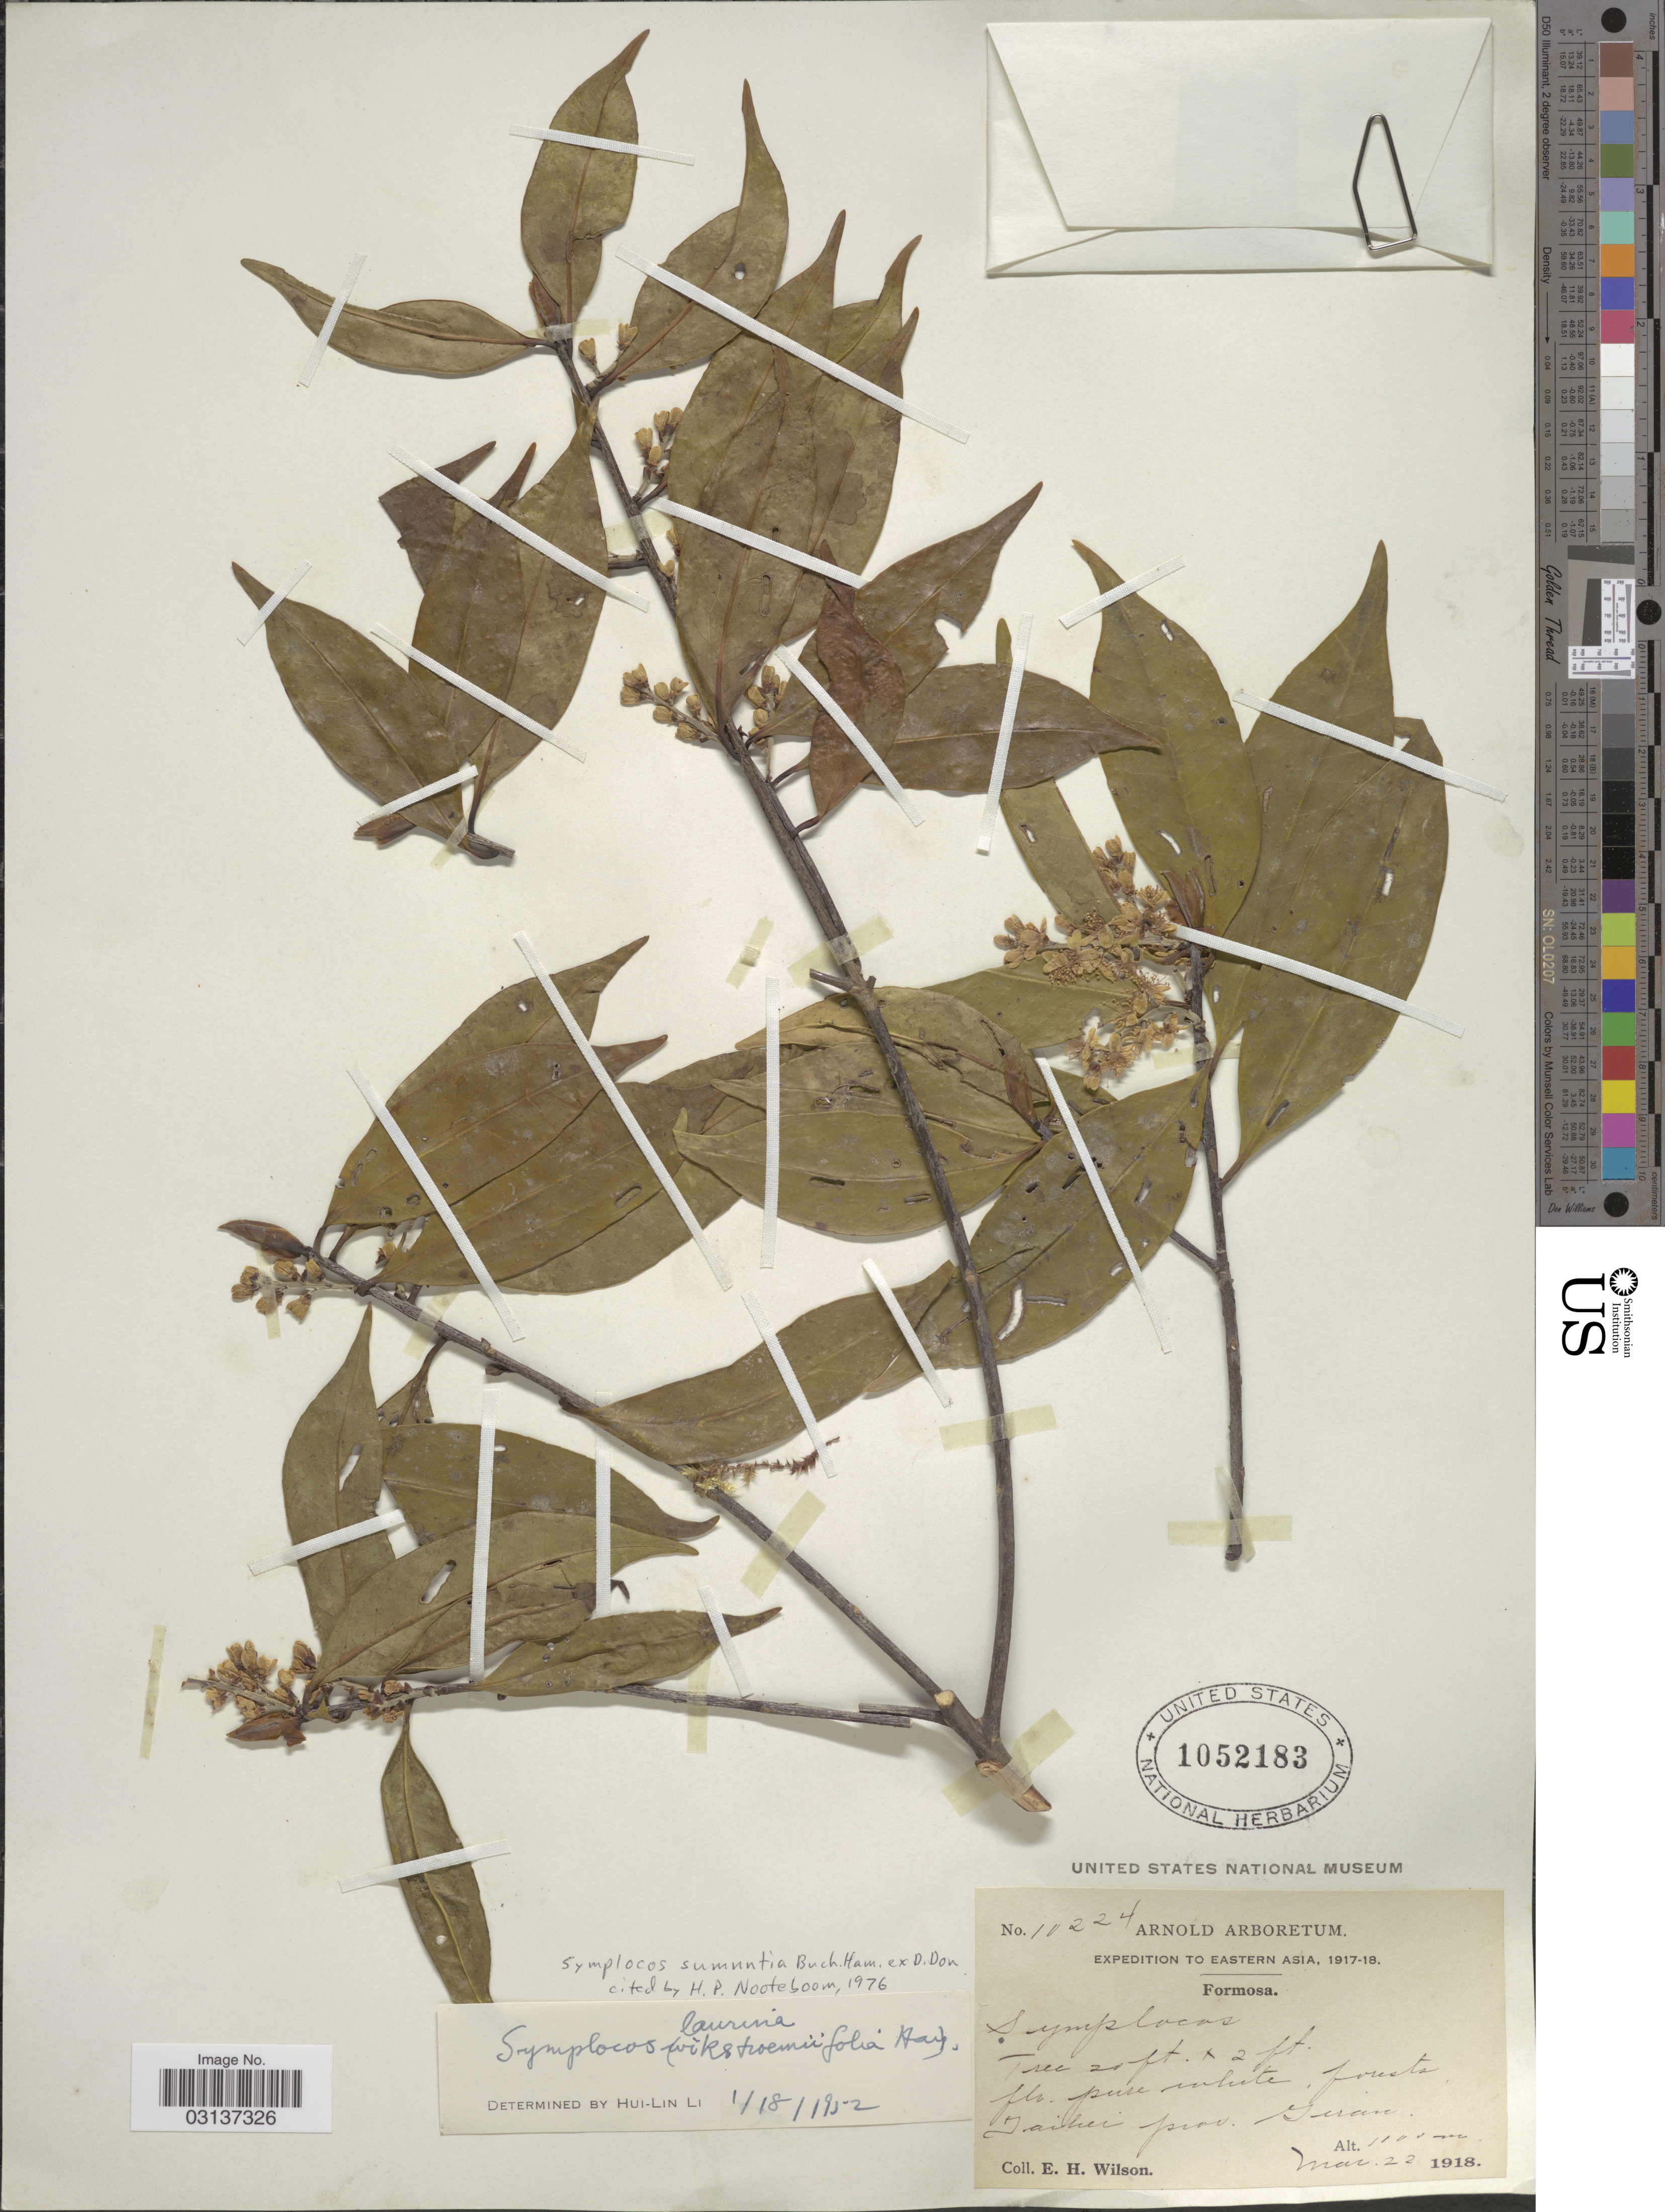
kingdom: Plantae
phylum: Tracheophyta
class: Magnoliopsida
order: Ericales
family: Symplocaceae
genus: Symplocos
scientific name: Symplocos sumuntia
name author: Buch.-Ham. ex D. Don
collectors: E. Wilson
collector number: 10224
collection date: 1918-03-22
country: Taiwan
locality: Eastern Asia. Formosa. Forests, Taihei Prov. Guan.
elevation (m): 1100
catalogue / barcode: US 1052183